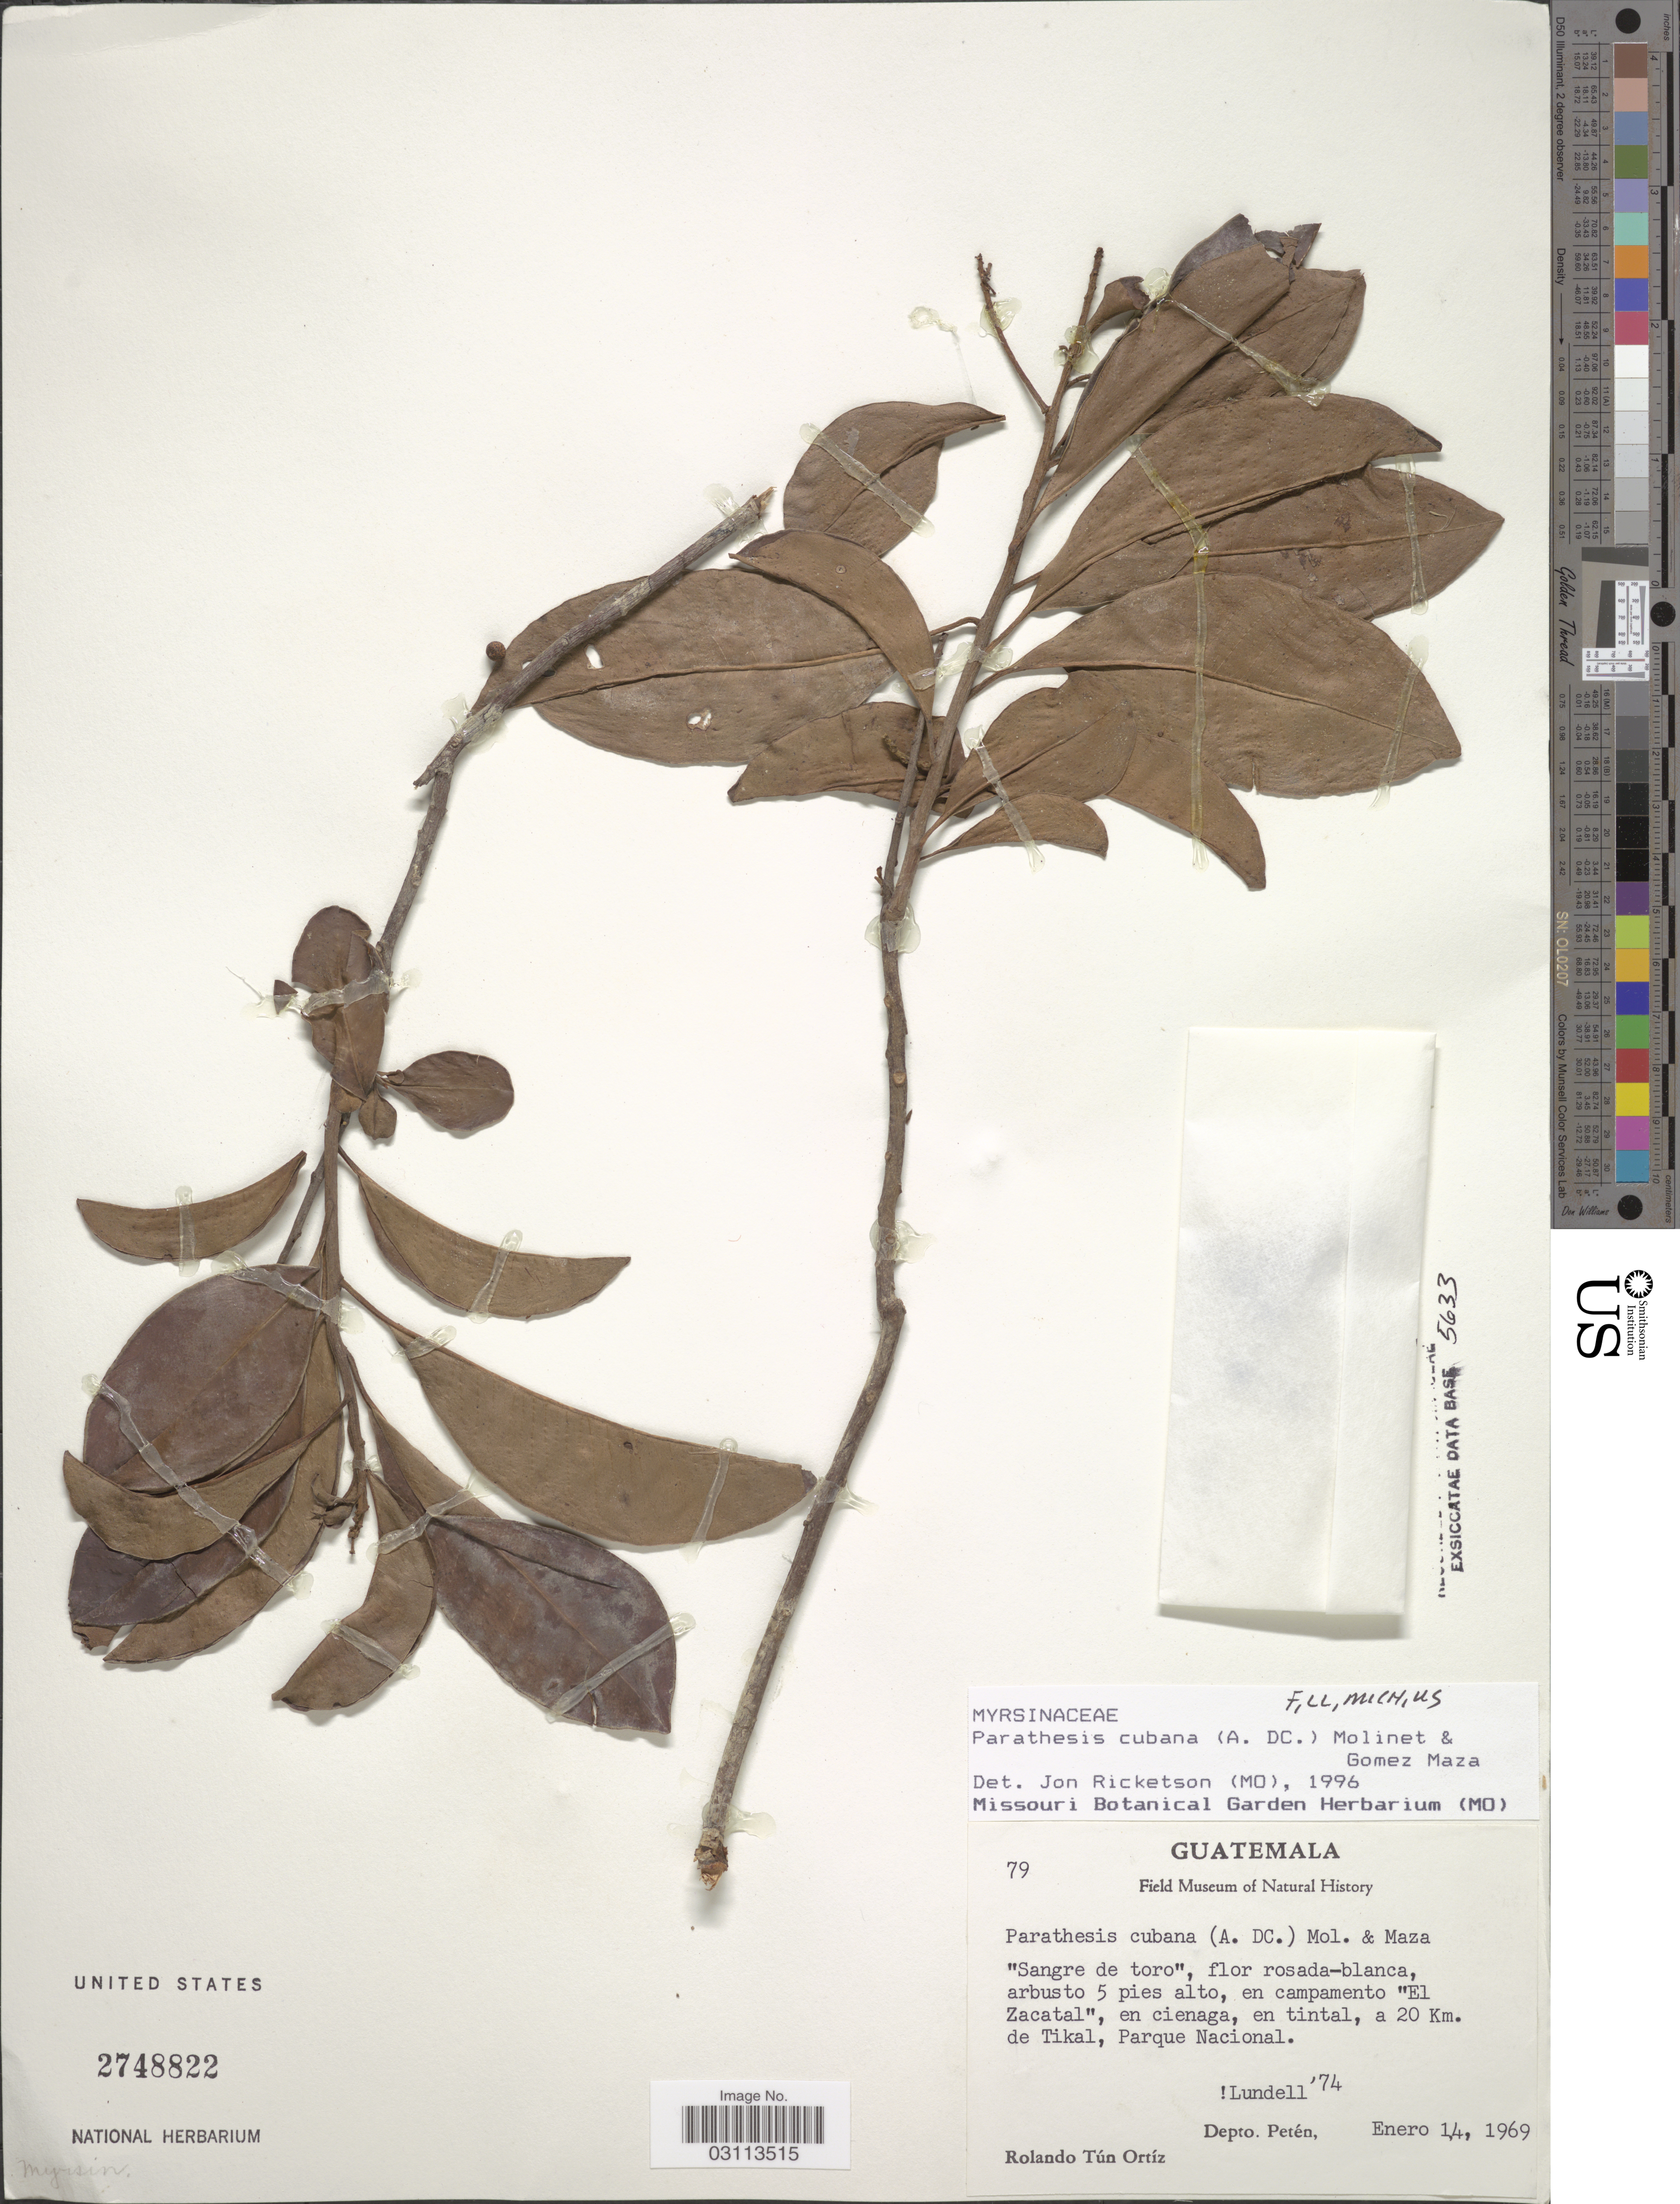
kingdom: Plantae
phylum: Tracheophyta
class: Magnoliopsida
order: Ericales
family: Primulaceae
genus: Parathesis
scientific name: Parathesis cubana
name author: (A. DC.) Molinet & M. Gómez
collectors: R. Ortiz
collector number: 79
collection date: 1969-01-14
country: Guatemala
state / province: El Petén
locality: En campamento "El Zacatal", e cienaga, en tintal, a 20 Km. de Tikal, Parque Nacional. Depto. Petén.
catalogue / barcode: US 2748822